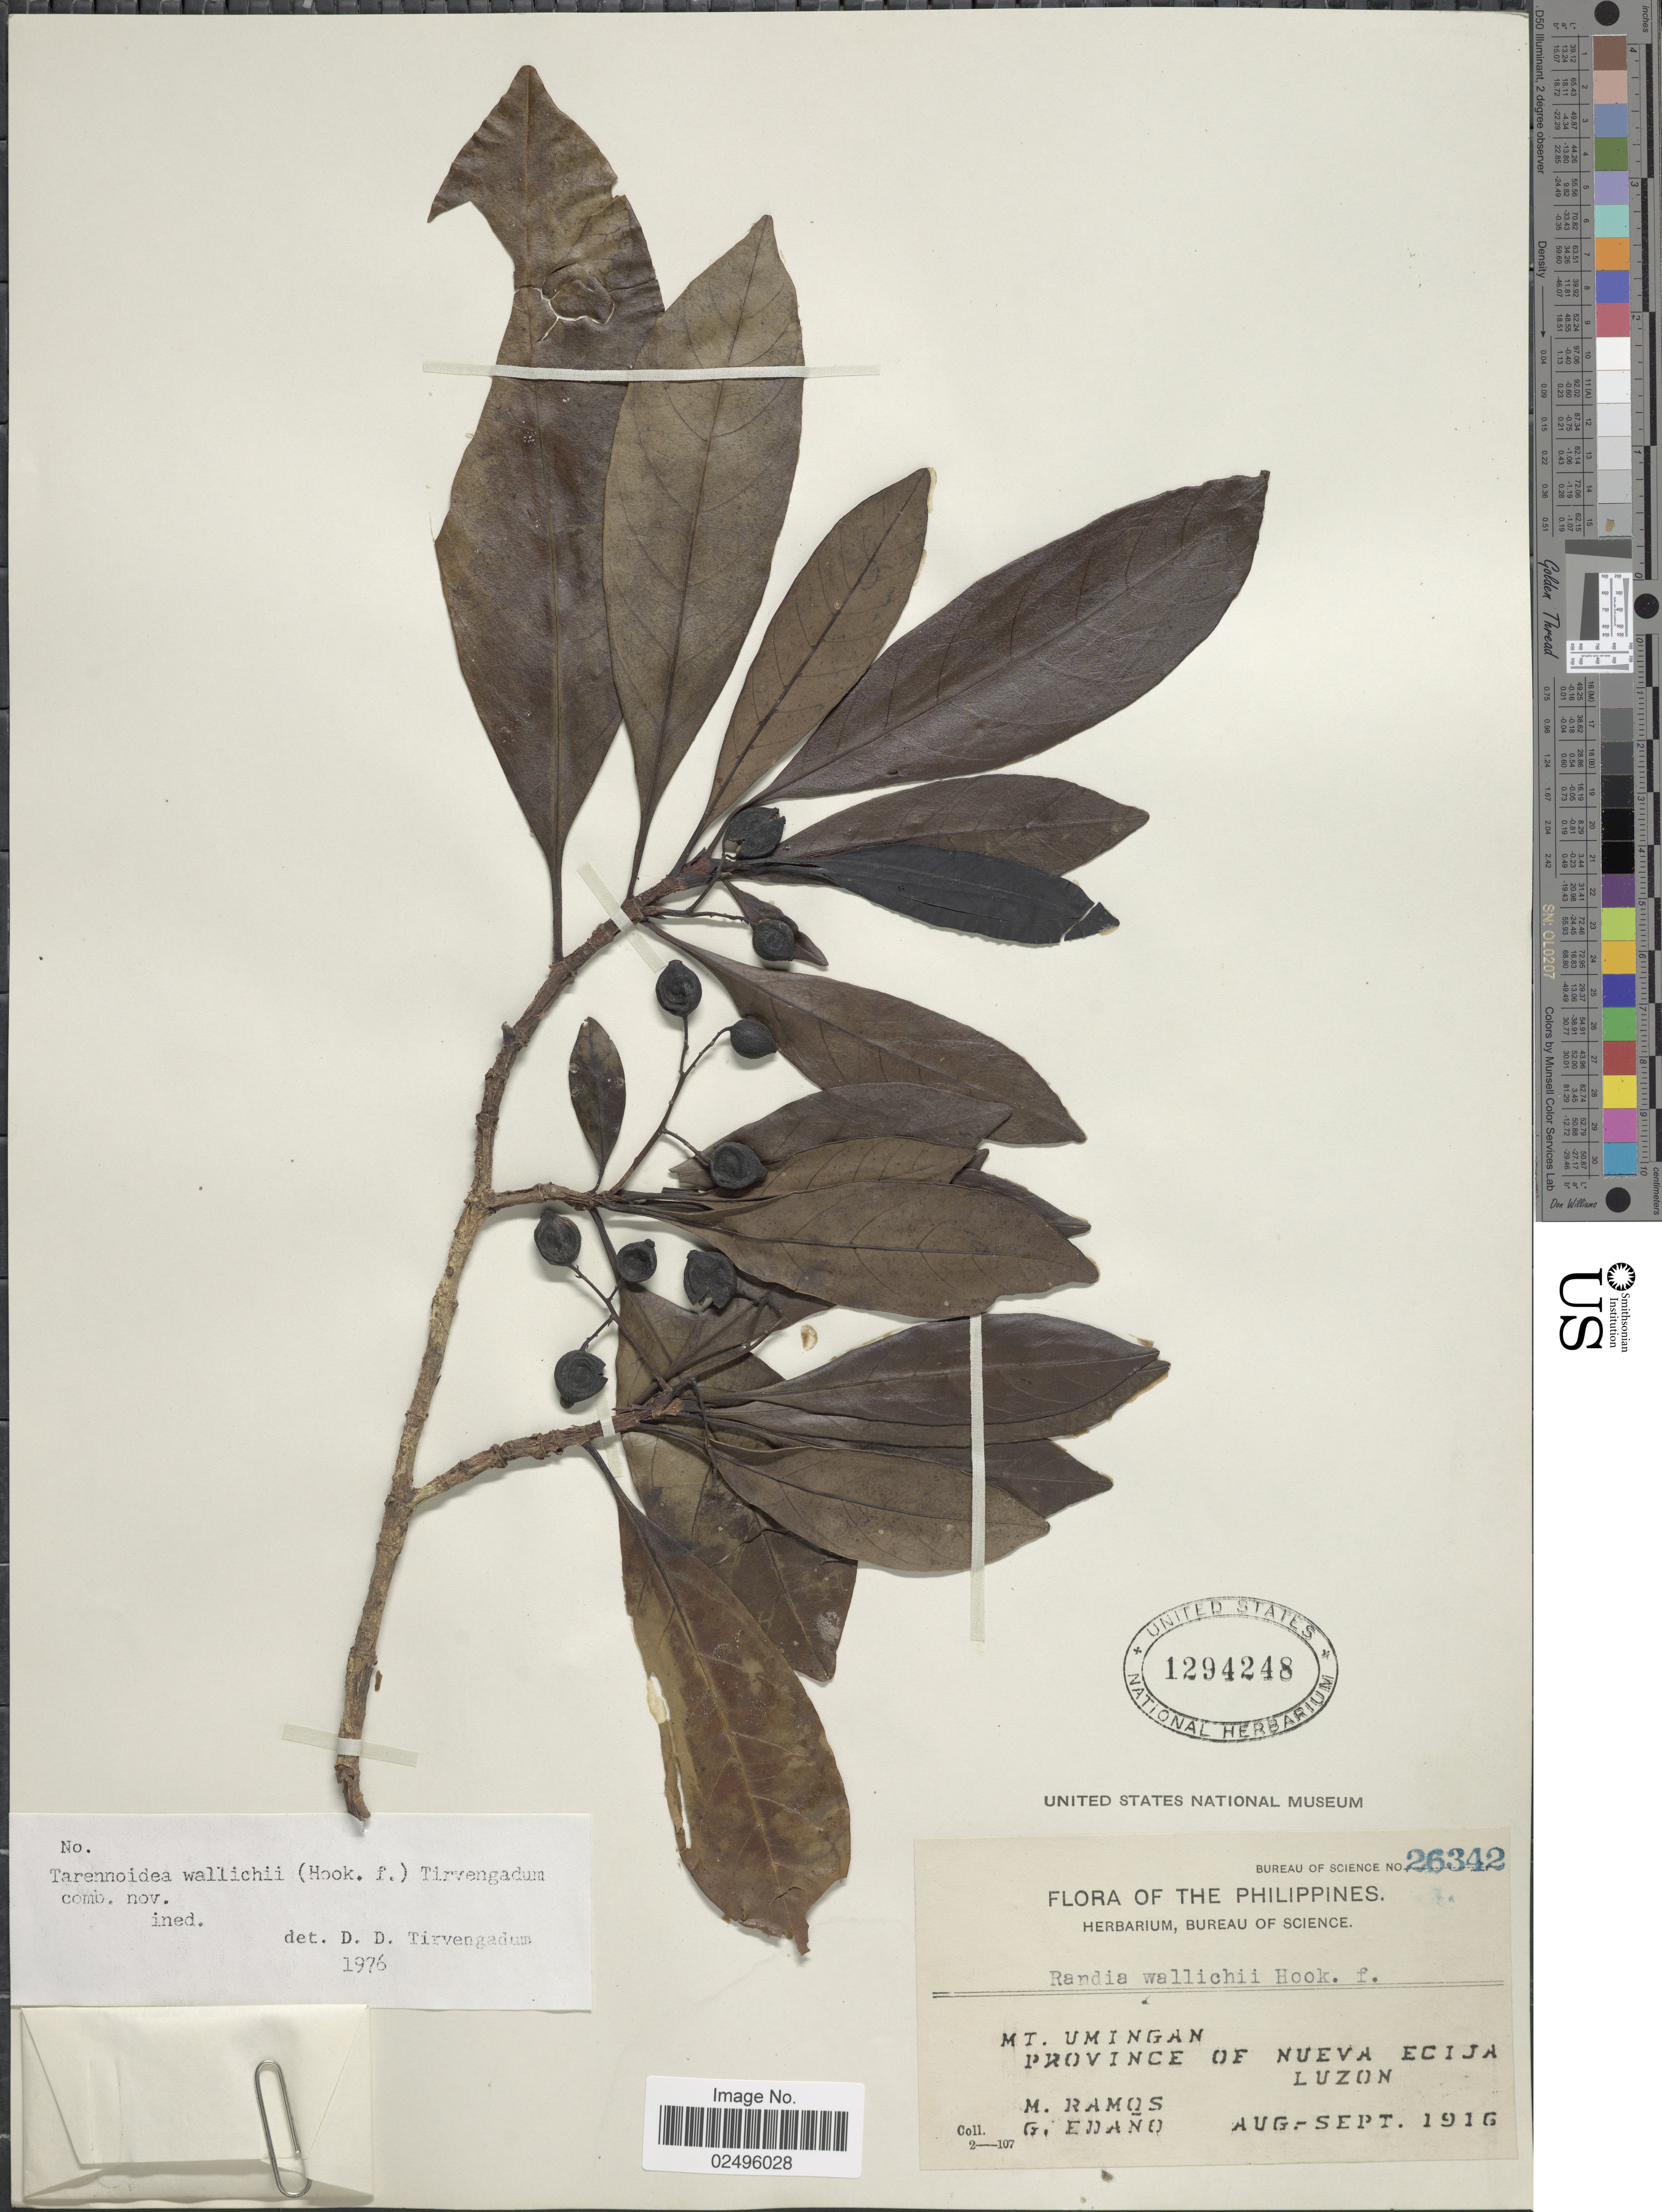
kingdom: Plantae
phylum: Tracheophyta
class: Magnoliopsida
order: Gentianales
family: Rubiaceae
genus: Tarennoidea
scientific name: Tarennoidea wallichii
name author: (Hook. f.) Tirveng. & Sastre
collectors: M. Ramos & G. Edaño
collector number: Bureau of Science 26342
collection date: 1916-08/1916-09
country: Philippines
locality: Mt Umingan, Province of Nueva Ecija, Luzon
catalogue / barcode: US 1294248